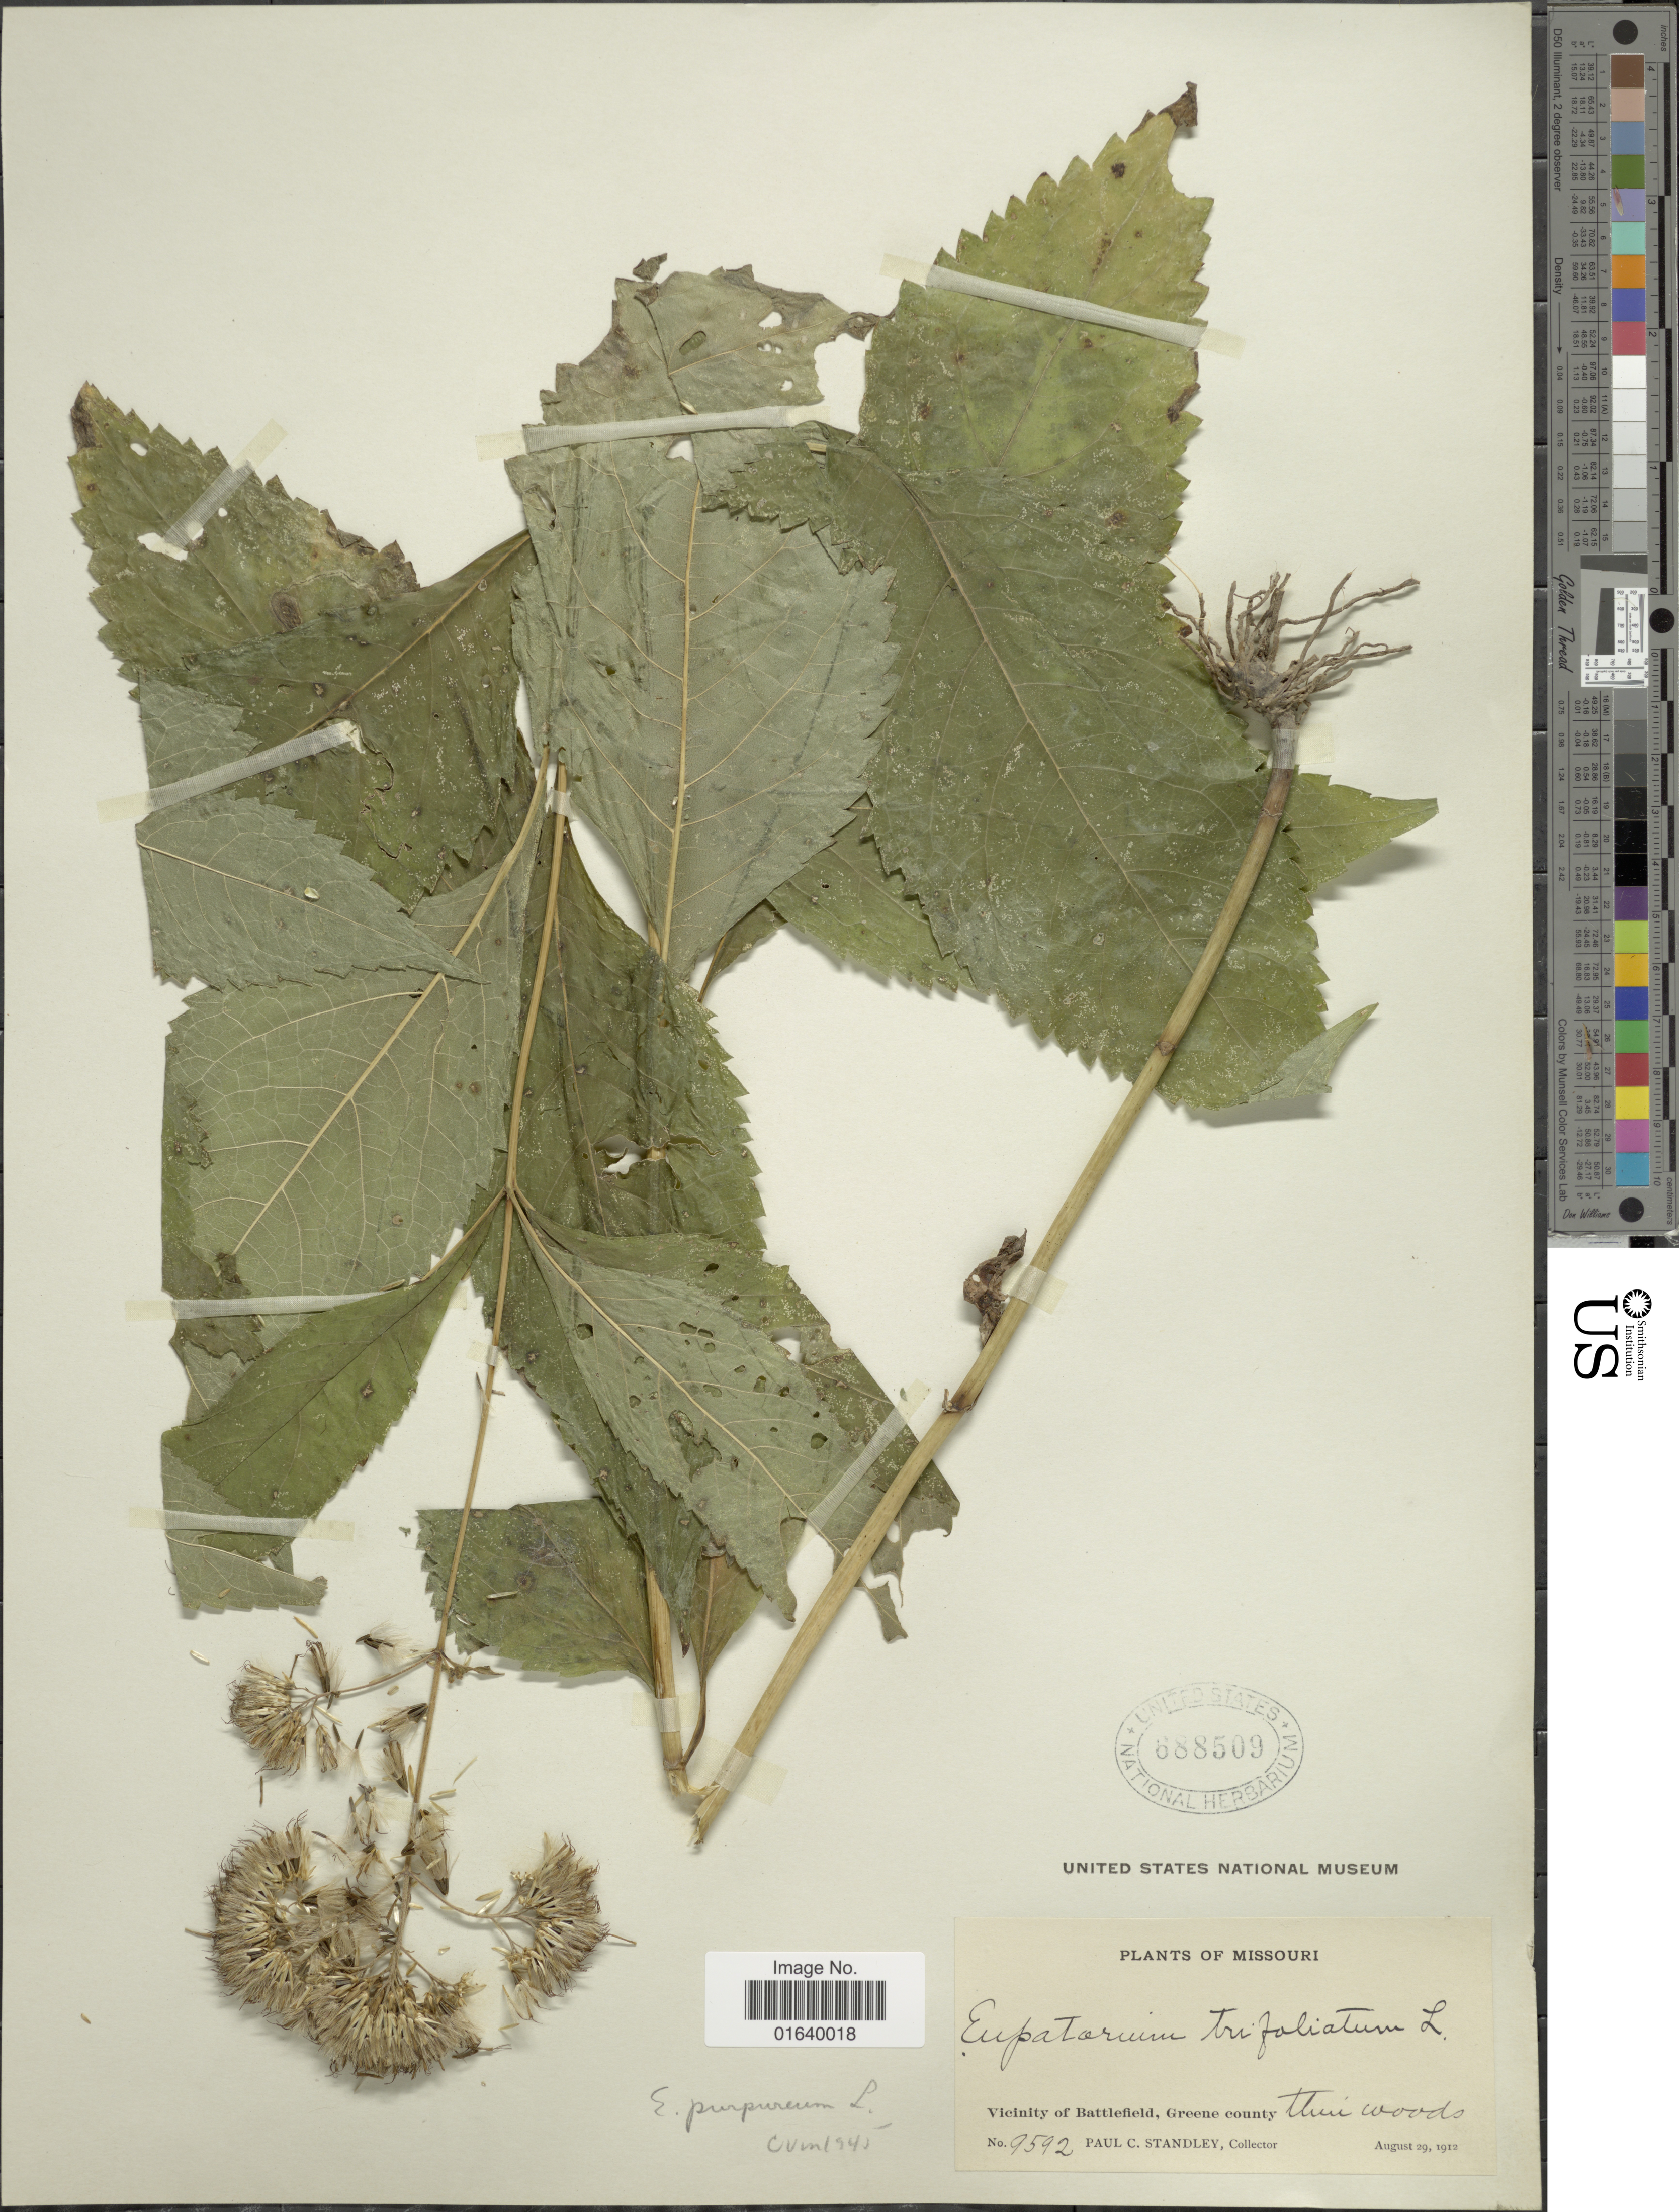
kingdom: Plantae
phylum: Tracheophyta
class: Magnoliopsida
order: Asterales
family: Asteraceae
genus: Eupatorium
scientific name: Eupatorium purpureum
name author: (L.) E.E. Lamont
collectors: P. C. Standley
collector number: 9592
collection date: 1912-08-29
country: United States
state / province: Missouri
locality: Missouri, vicinity of Battlefield, Greene County.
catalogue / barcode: US 688509